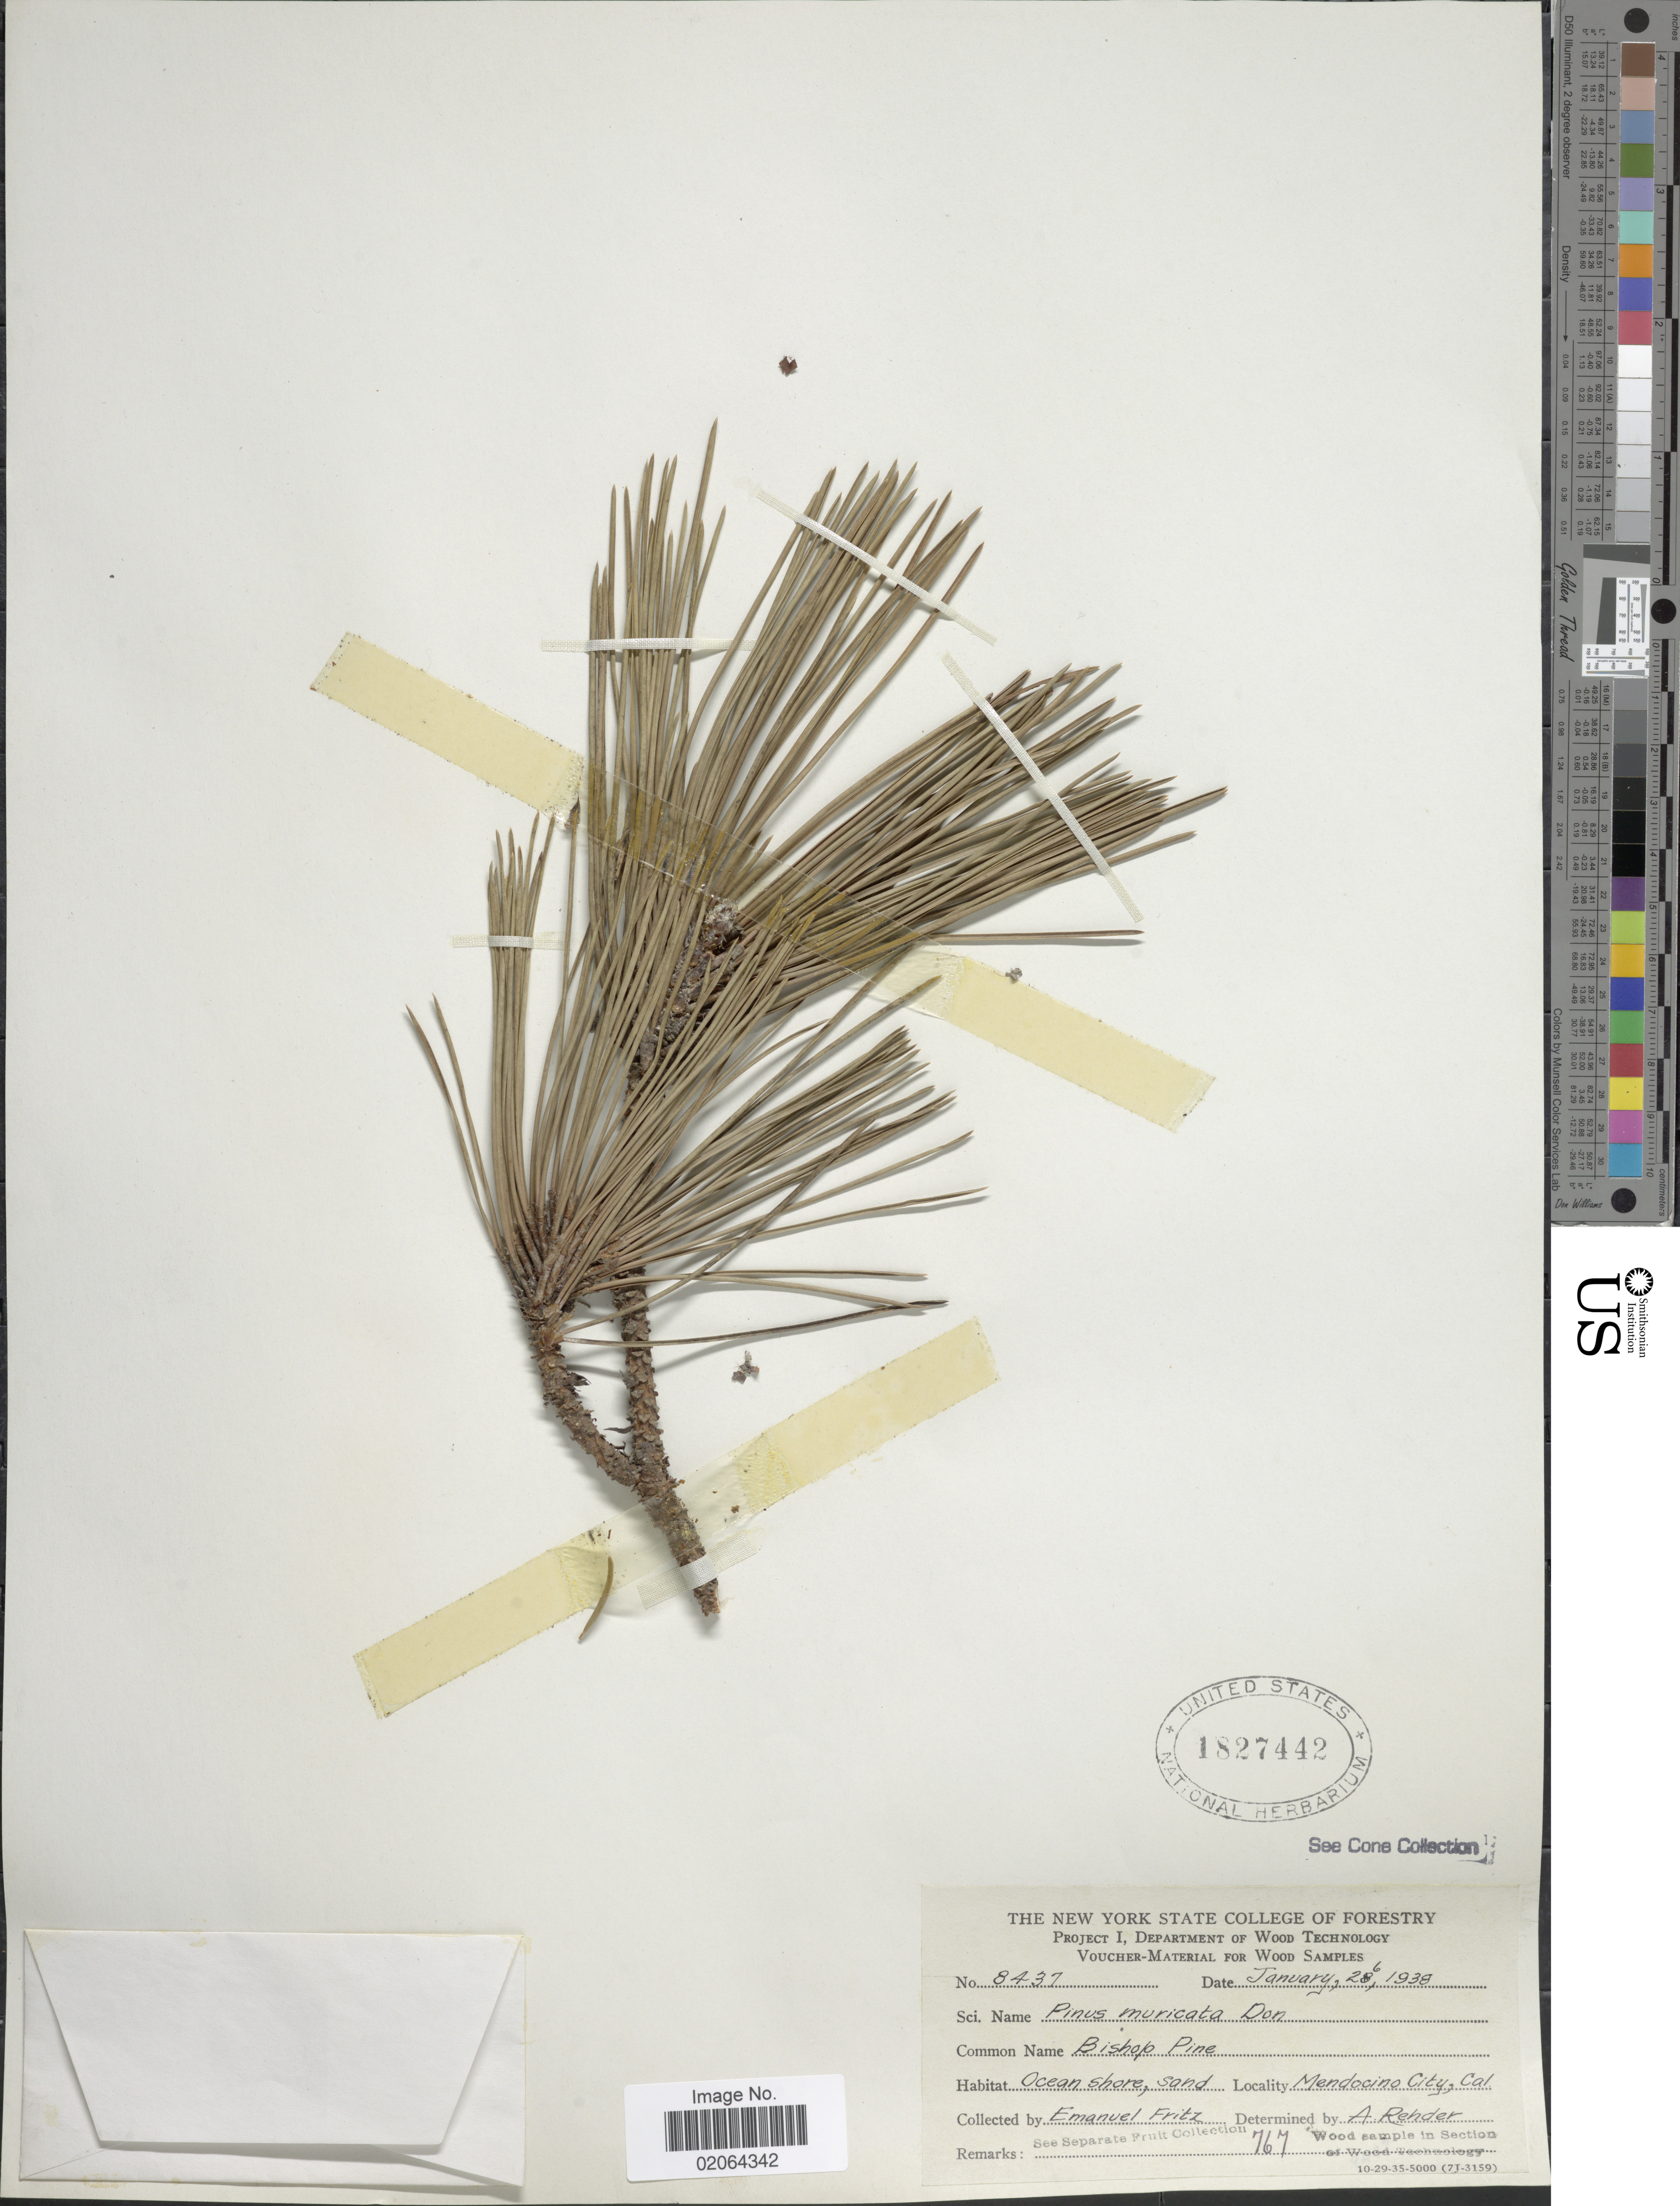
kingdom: Plantae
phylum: Tracheophyta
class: Pinopsida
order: Pinales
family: Pinaceae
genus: Pinus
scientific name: Pinus muricata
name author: D. Don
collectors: E. Fritz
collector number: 767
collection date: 1938-01-26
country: United States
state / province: California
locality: Ocean Shore, Sand, Mendocin City, Cal.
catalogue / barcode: US 1827442